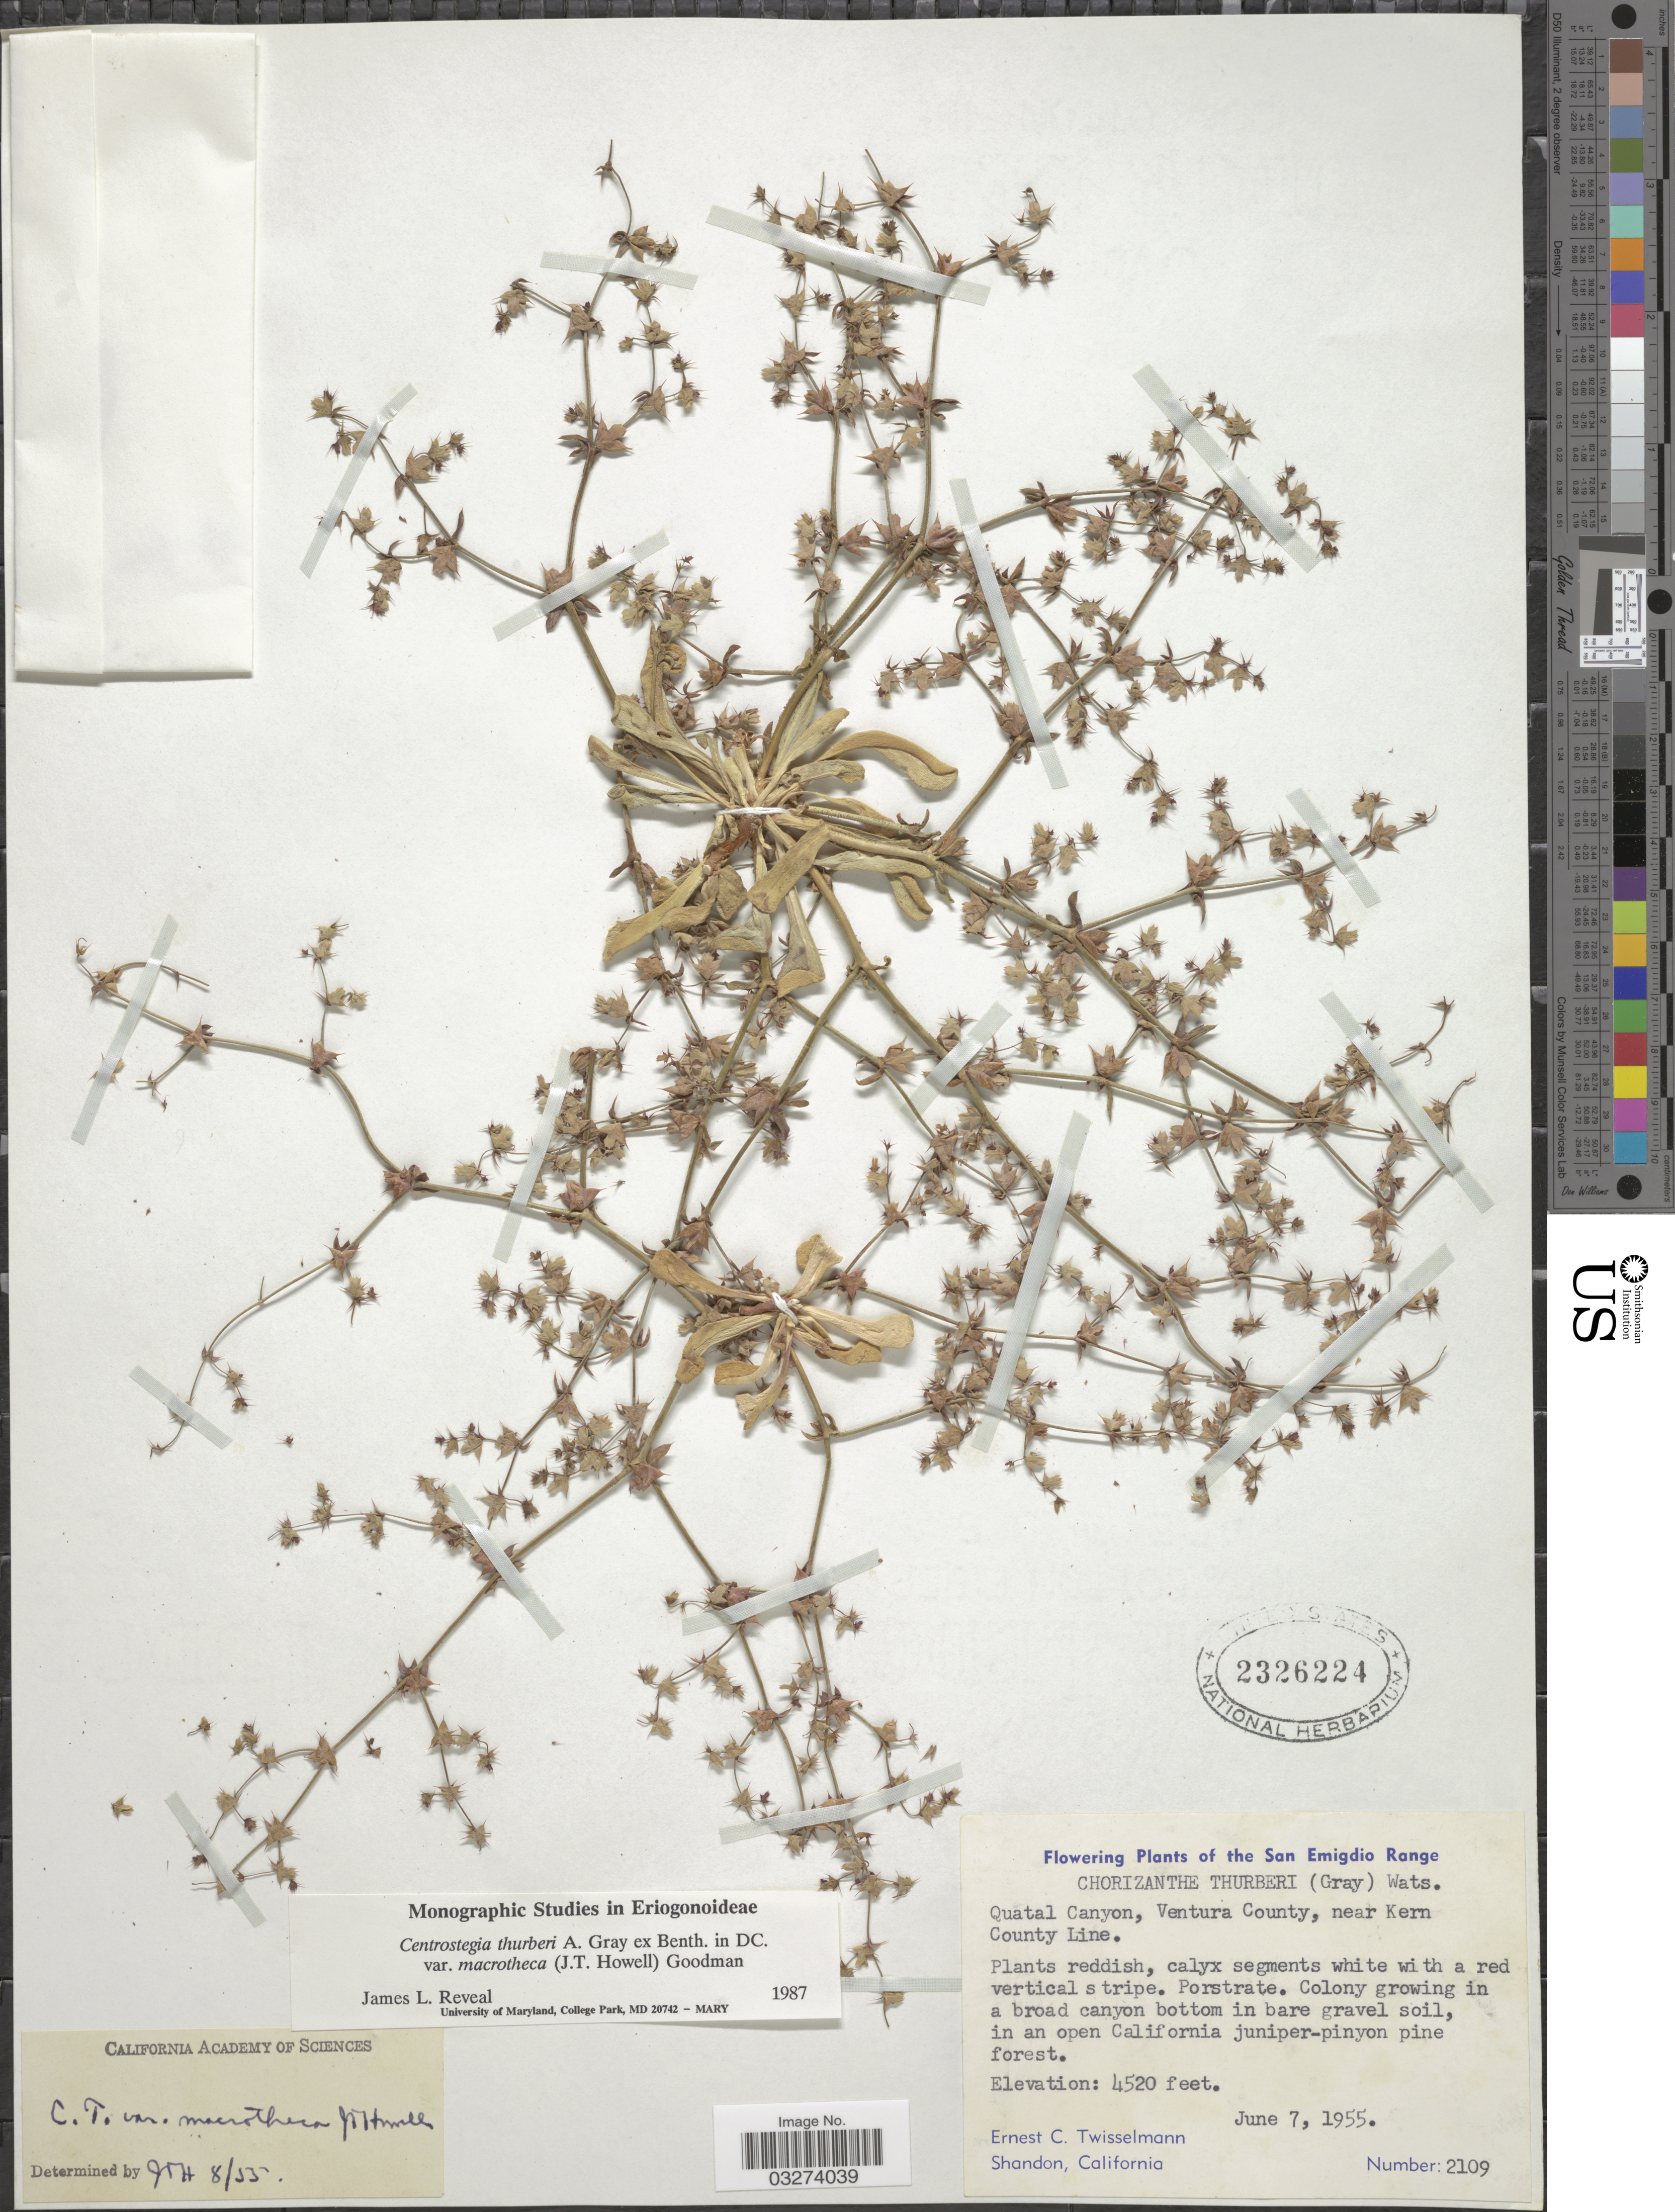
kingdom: Plantae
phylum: Tracheophyta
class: Magnoliopsida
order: Caryophyllales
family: Polygonaceae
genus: Centrostegia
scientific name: Centrostegia thurberi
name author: A. Gray ex Benth.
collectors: E. Twisselmann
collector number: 2109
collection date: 1955-06-07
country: United States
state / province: California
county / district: Ventura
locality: The San Emigdio Range. Quatal Canyon, Ventura County, near Kern County Line. In an open California juniper-pinyon pine forest. Shandon.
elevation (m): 1378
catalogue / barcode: US 2326224